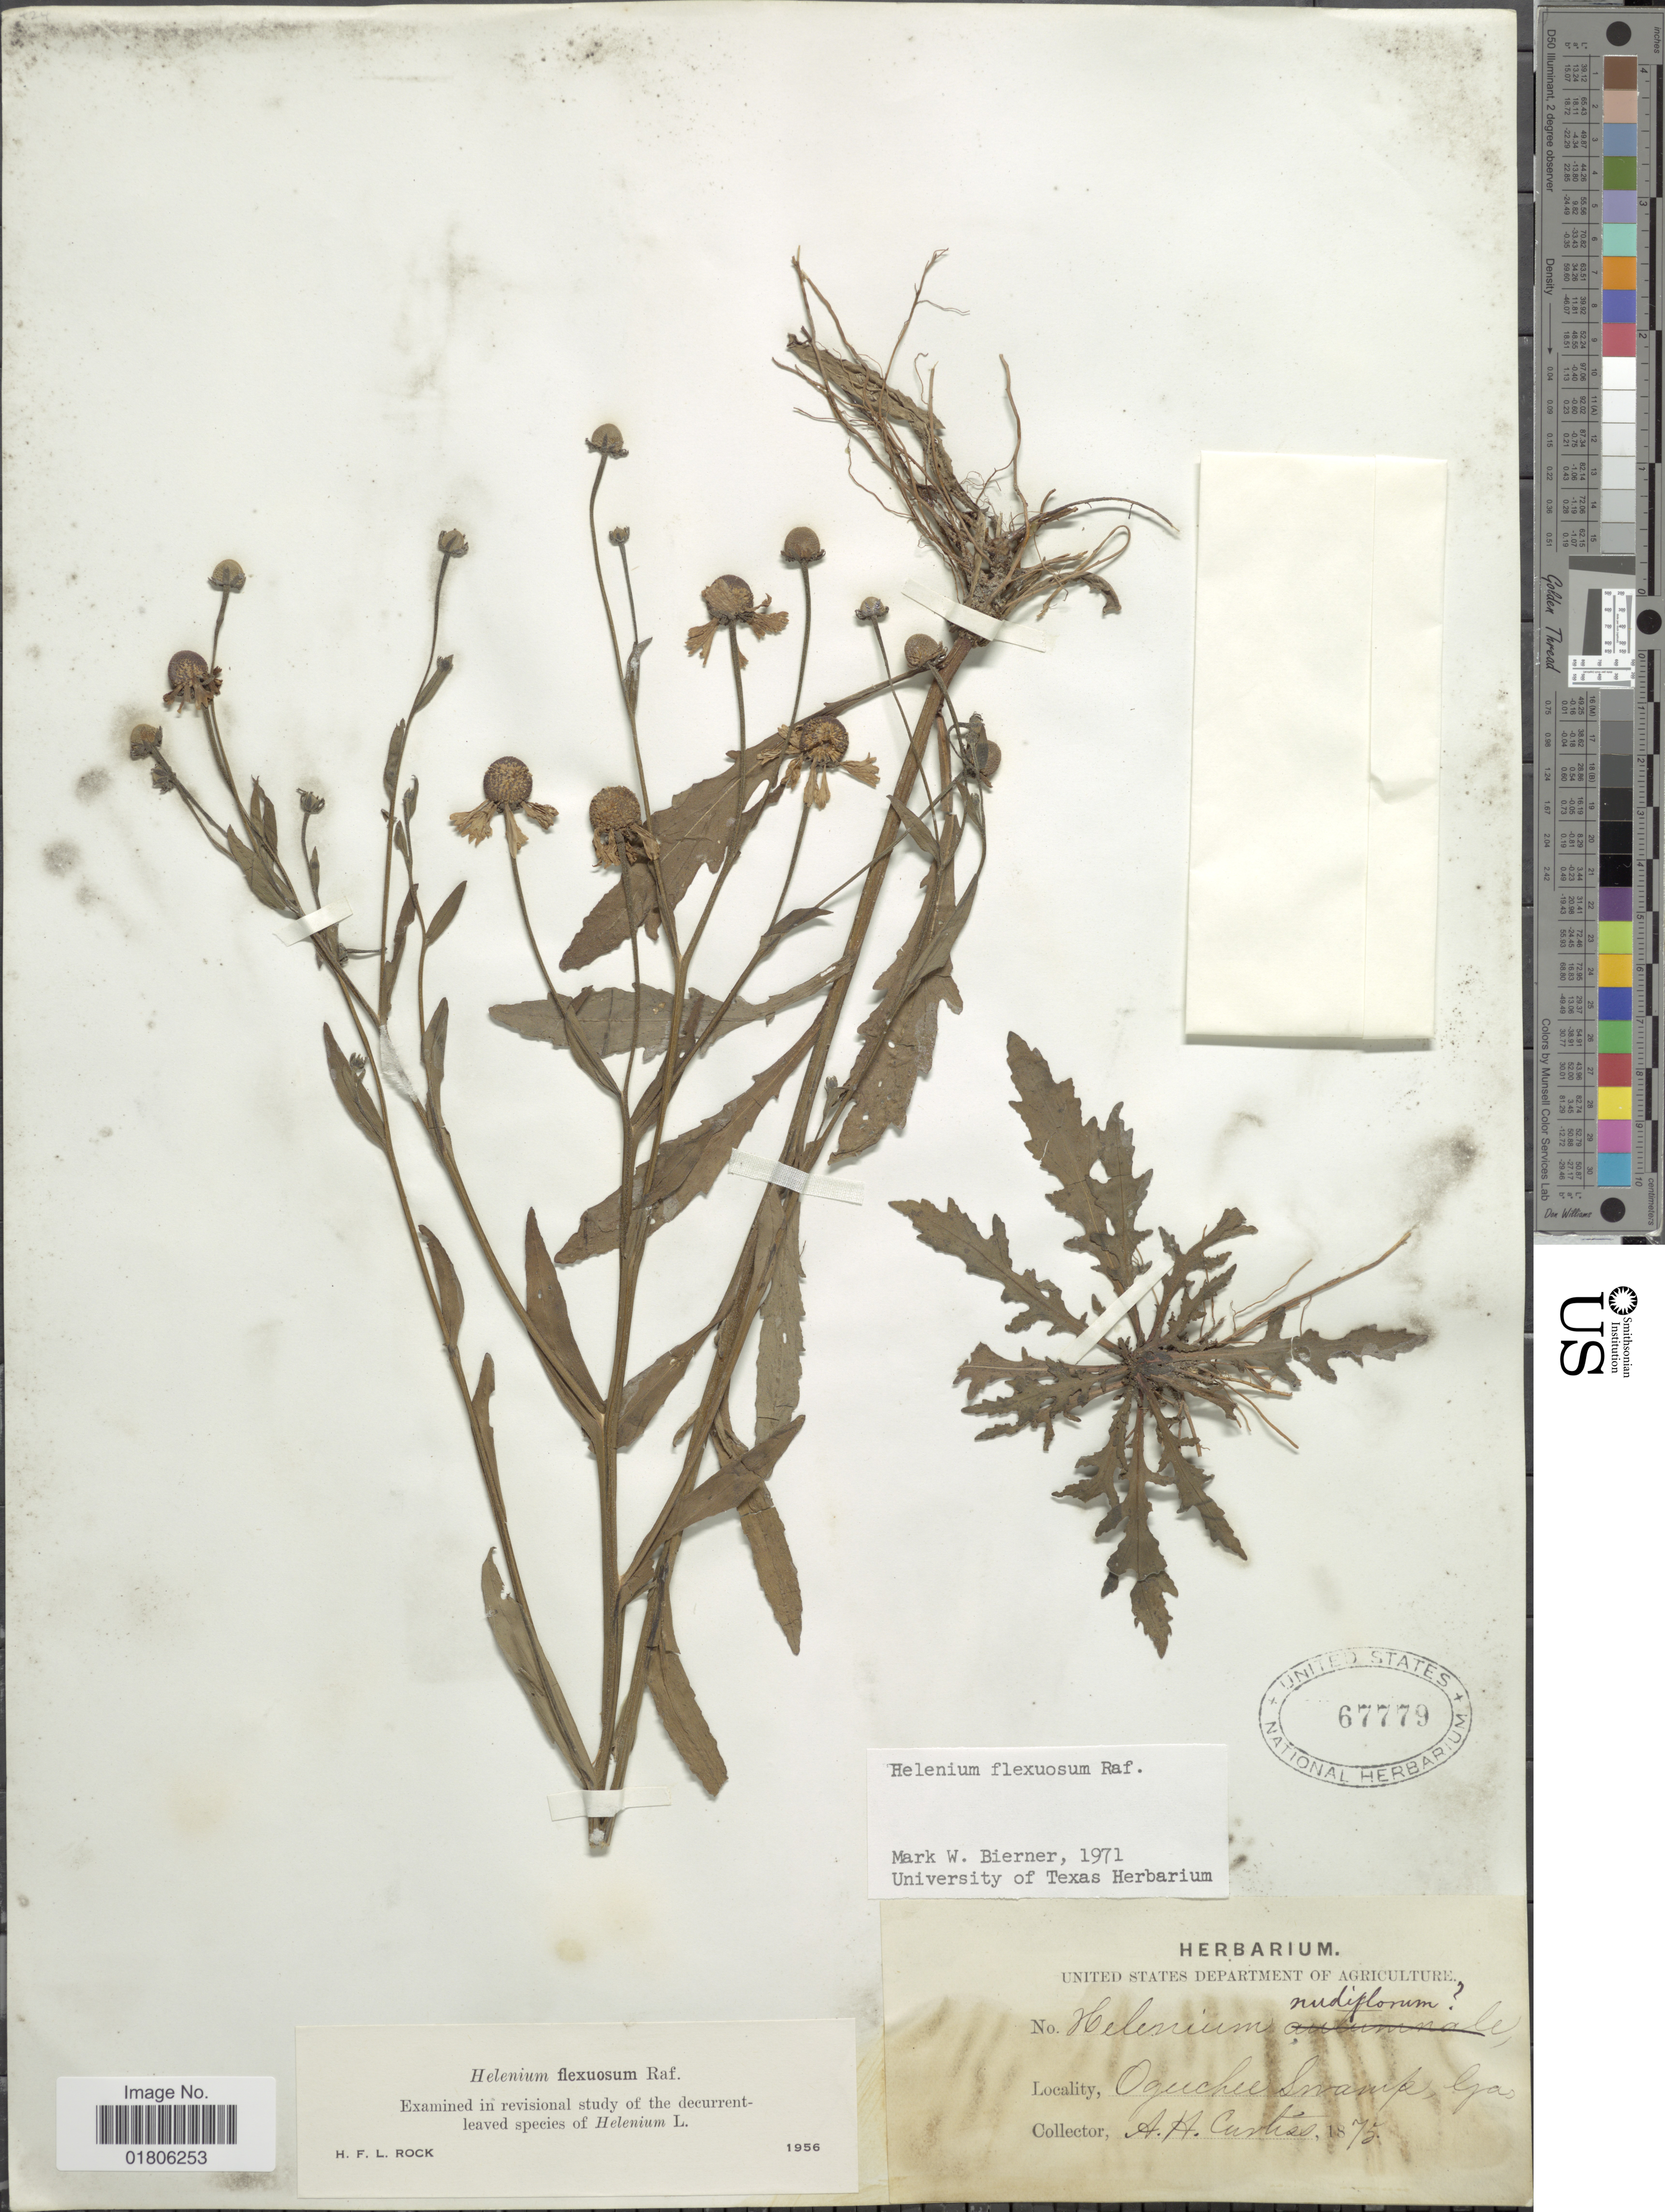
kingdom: Plantae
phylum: Tracheophyta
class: Magnoliopsida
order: Asterales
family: Asteraceae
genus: Helenium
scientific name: Helenium flexuosum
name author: Raf.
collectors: A. H. Curtiss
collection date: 1875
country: United States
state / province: Georgia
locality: Ogeechee Swamp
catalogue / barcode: US 67779